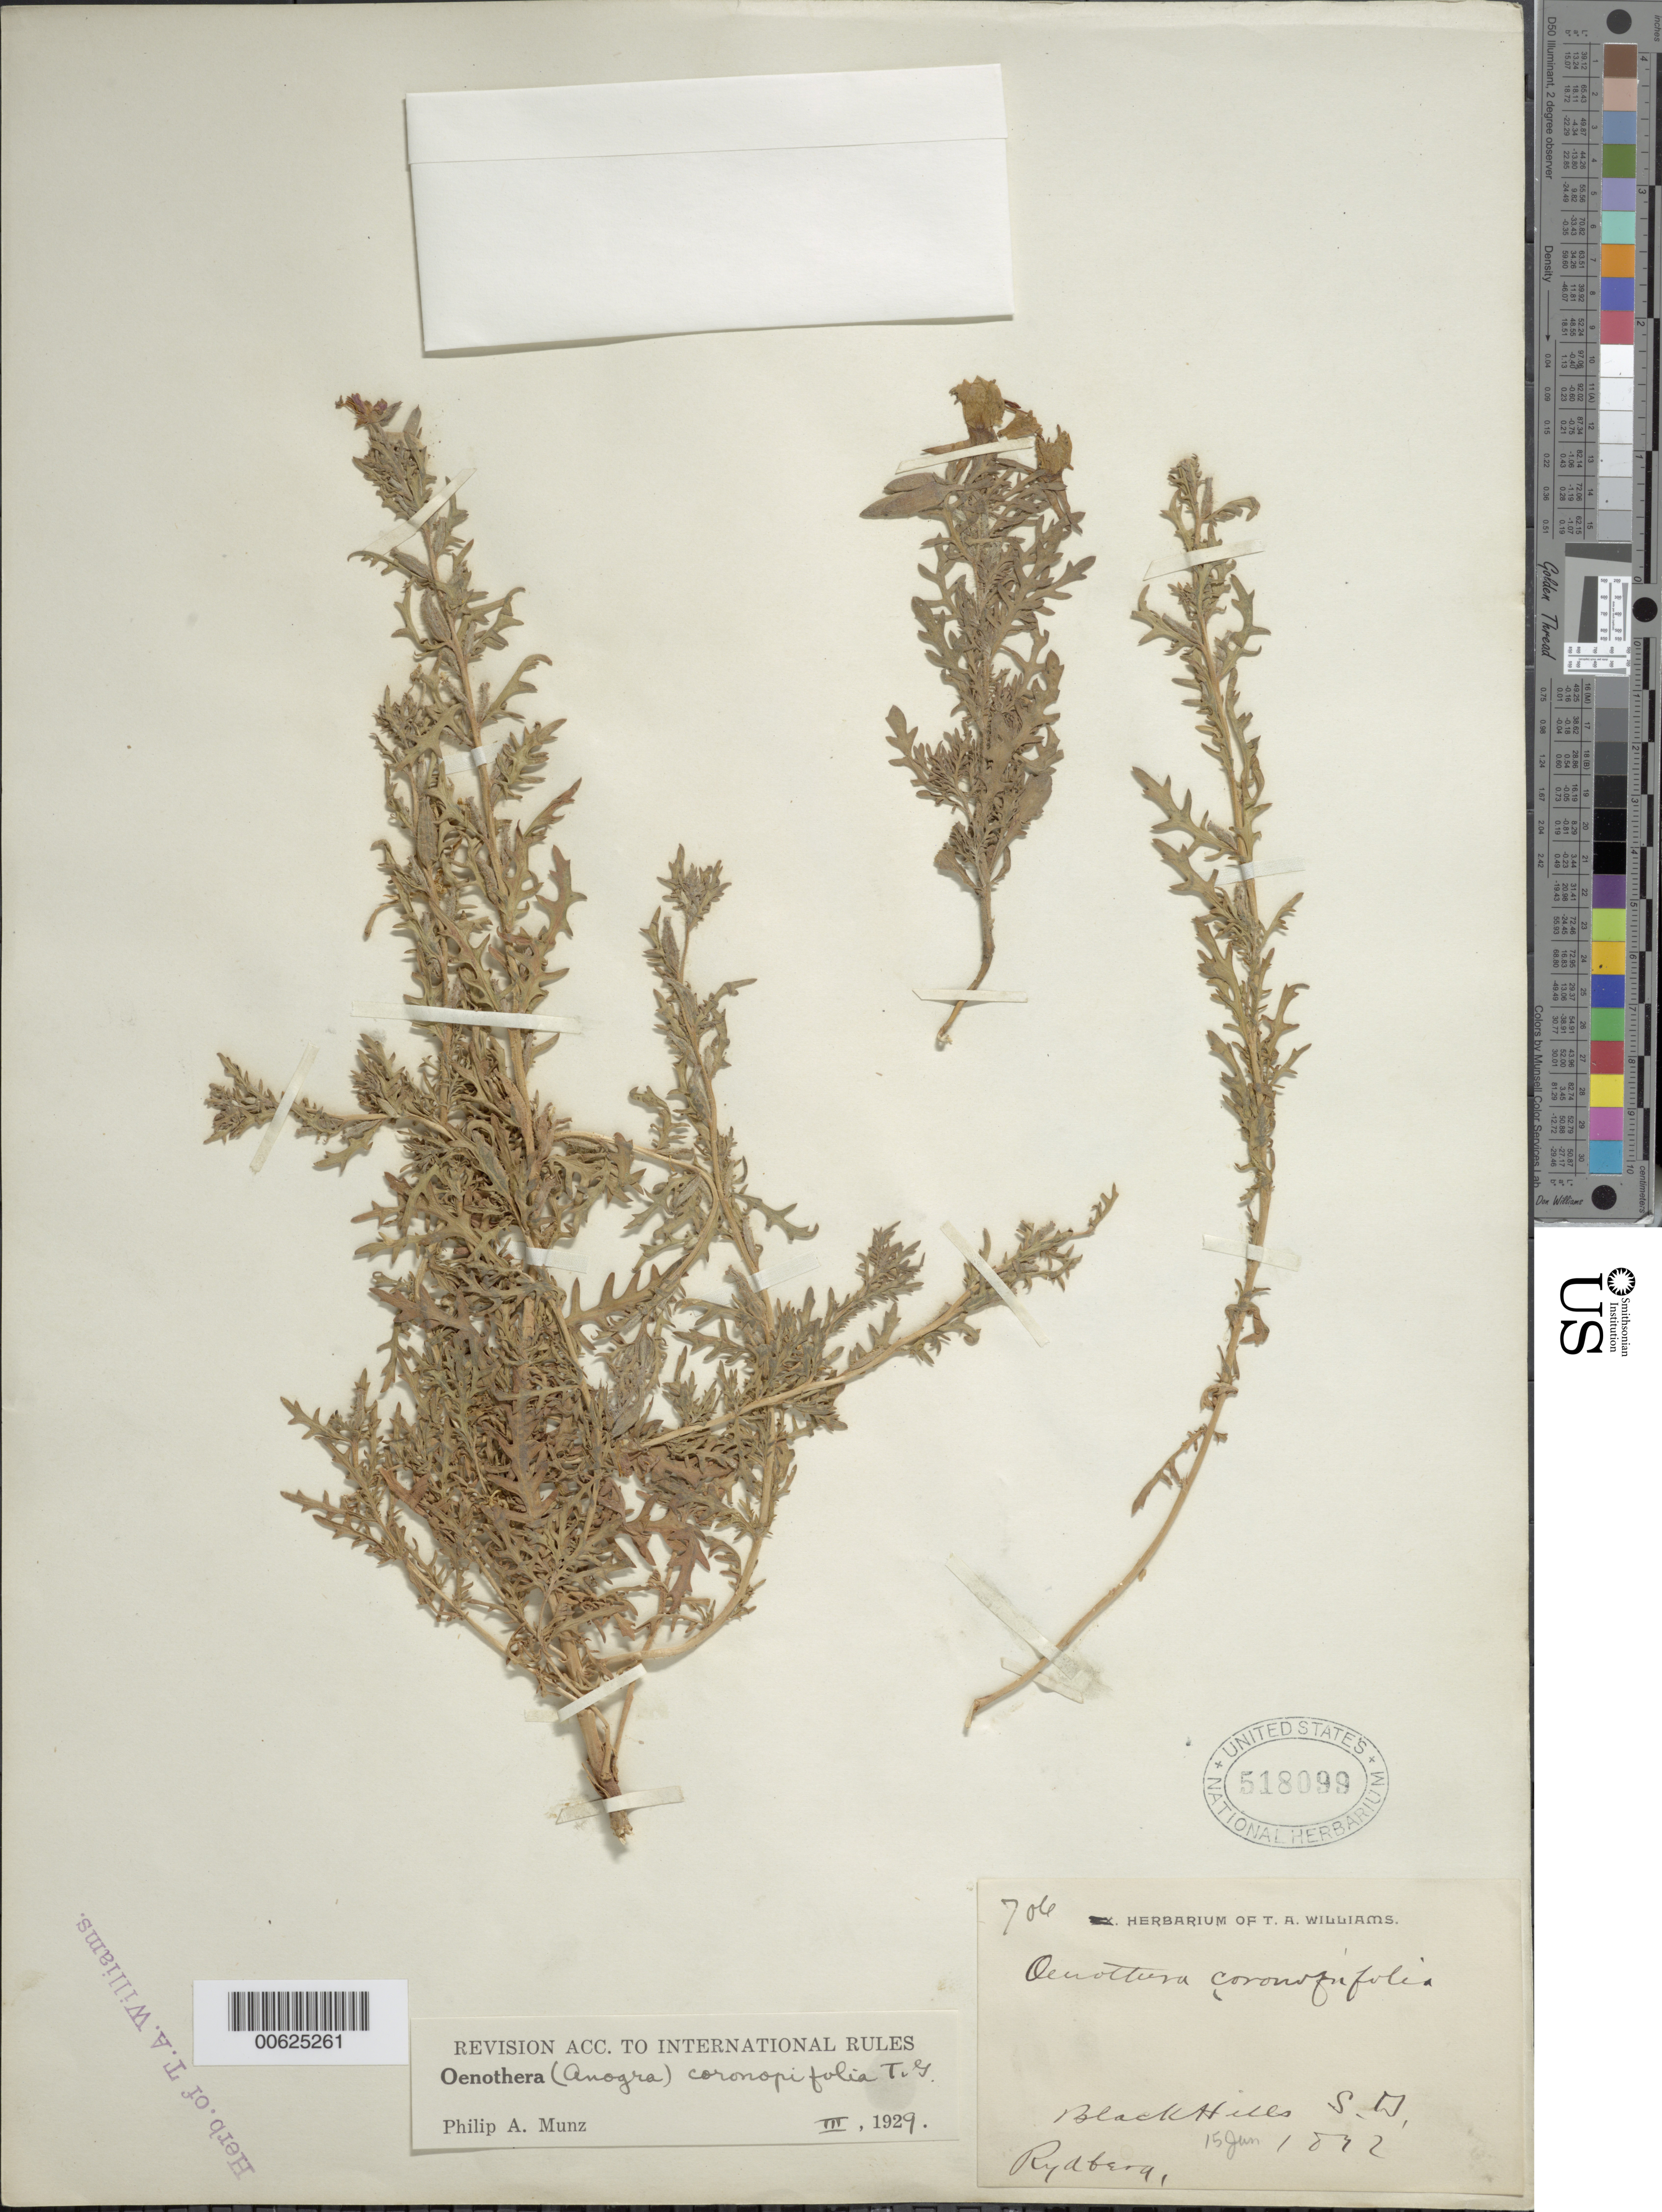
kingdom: Plantae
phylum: Tracheophyta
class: Magnoliopsida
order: Myrtales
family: Onagraceae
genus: Oenothera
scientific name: Oenothera coronopifolia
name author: Torr. & A. Gray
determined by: Munz, Philip A.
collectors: P. A. Rydberg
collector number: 706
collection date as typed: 1872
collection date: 1872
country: United States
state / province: South Dakota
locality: Blackhills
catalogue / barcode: US 518099